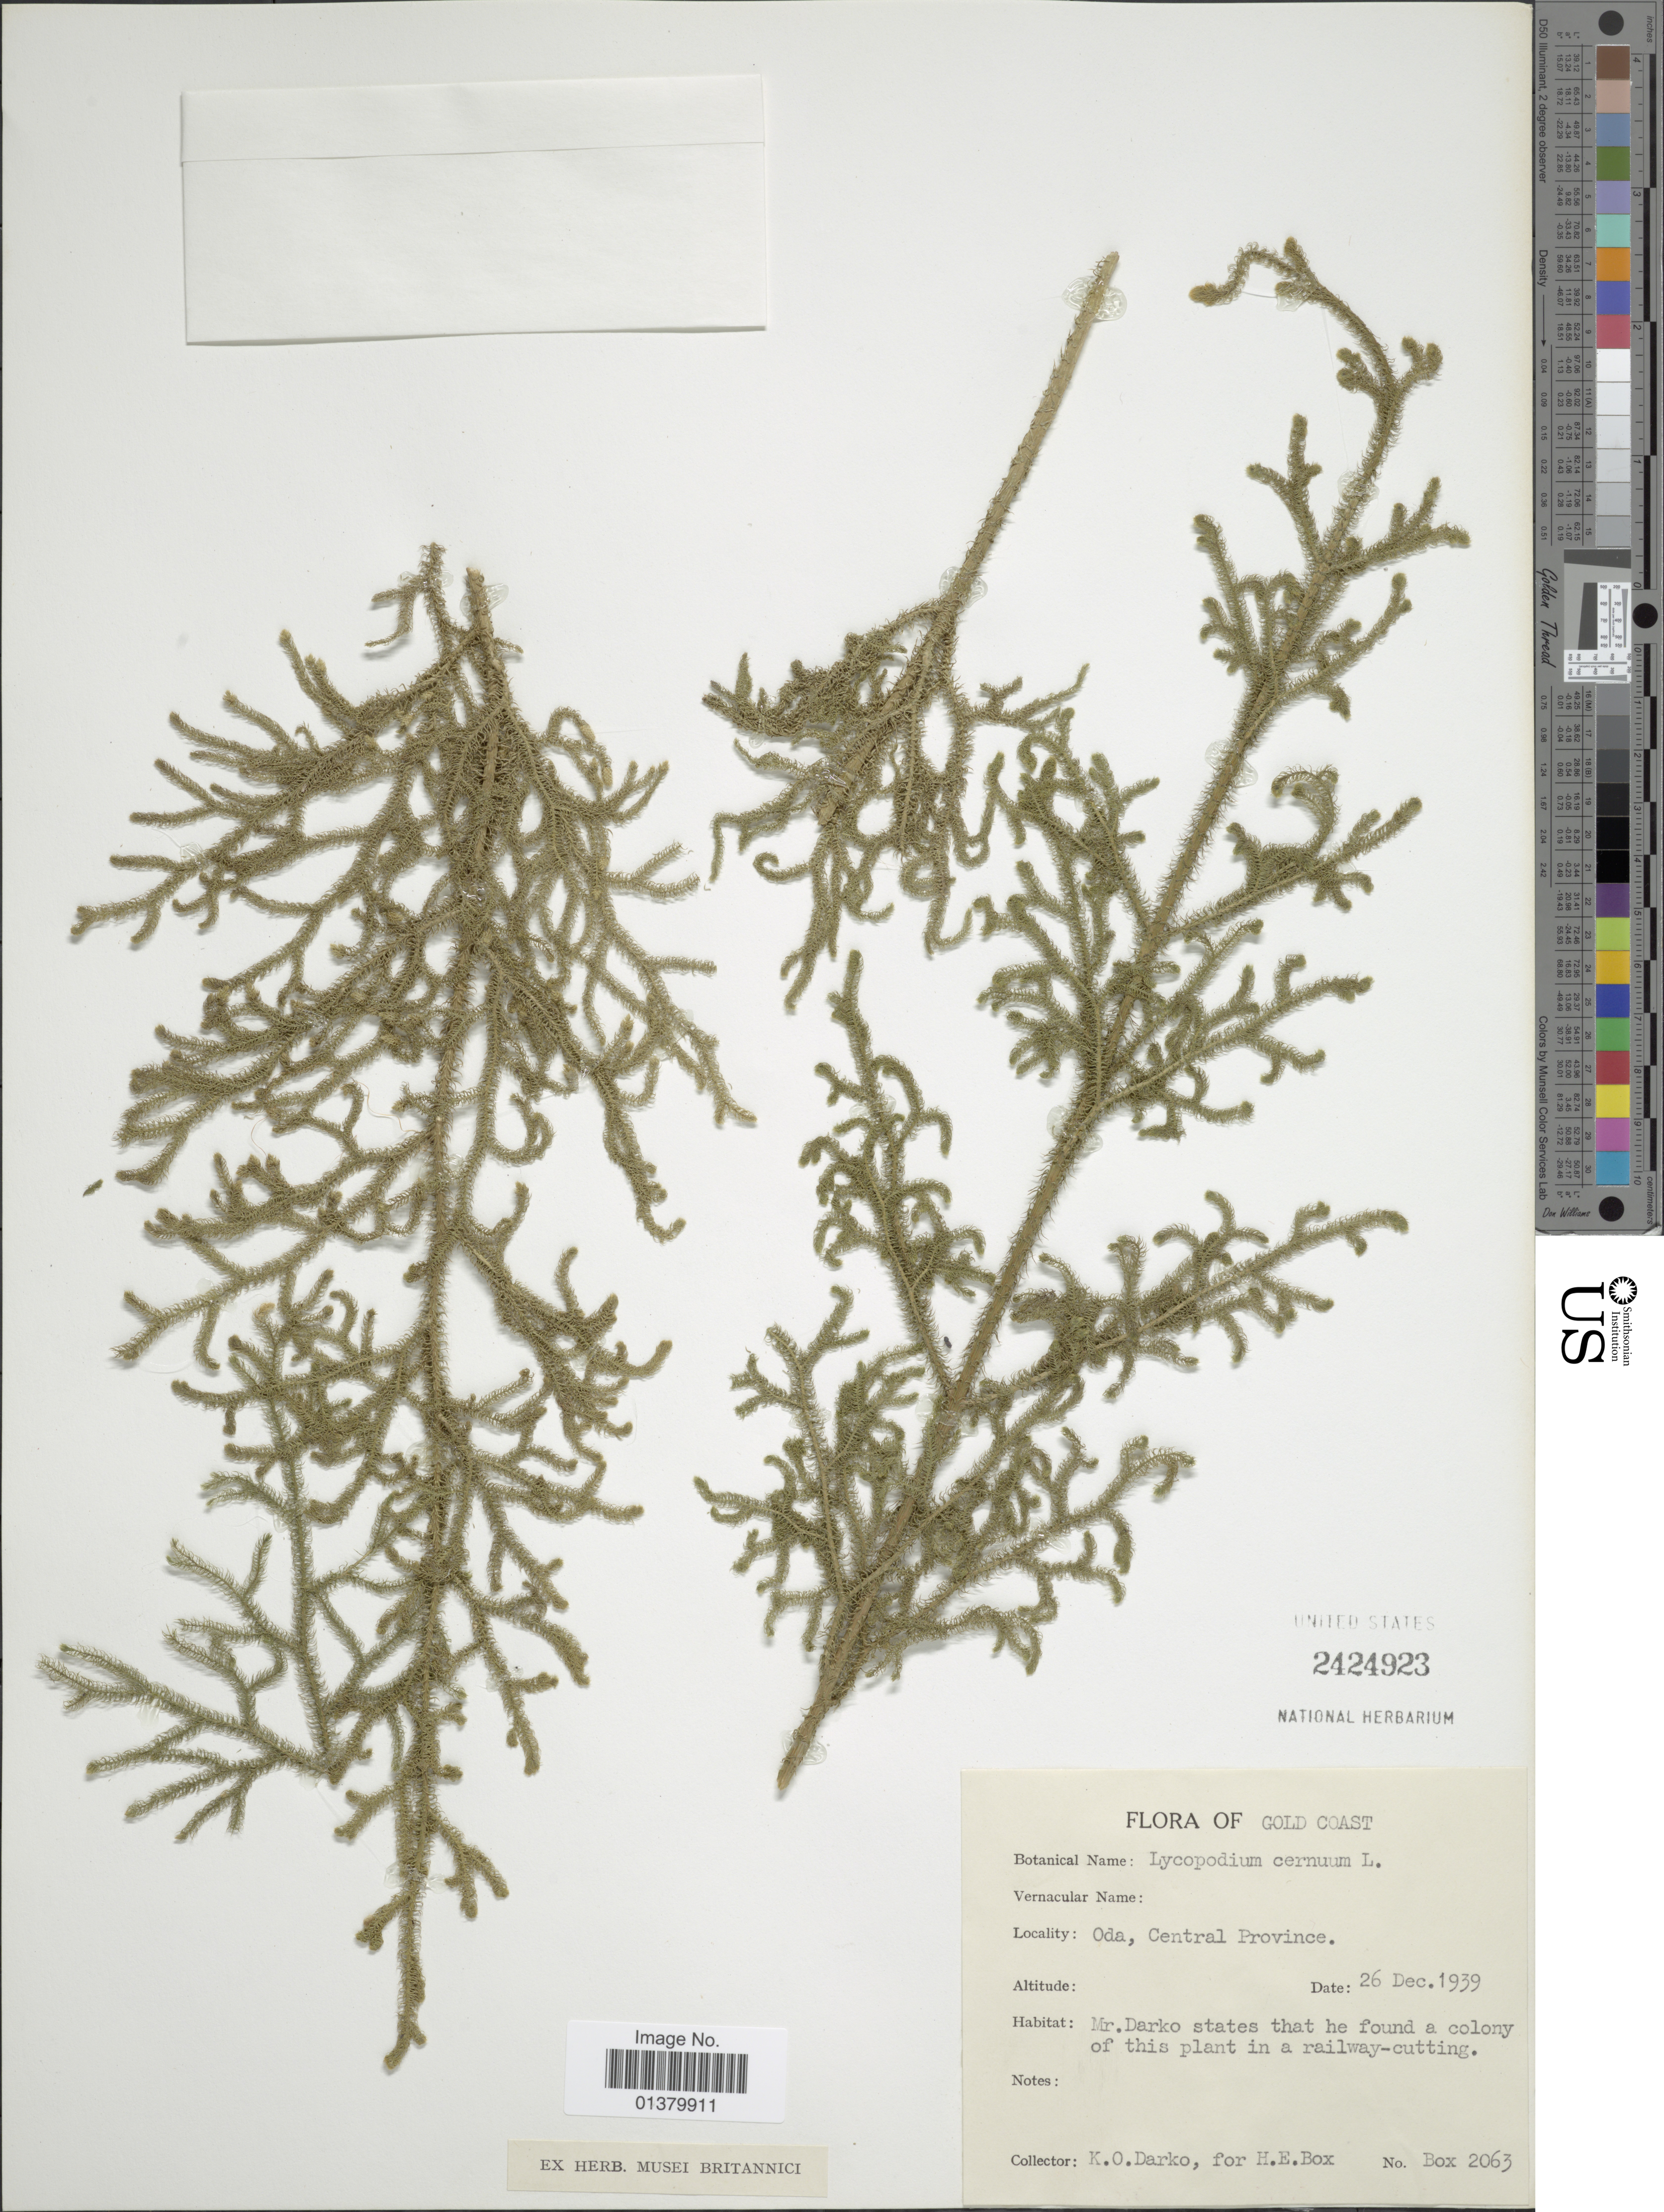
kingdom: Plantae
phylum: Tracheophyta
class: Lycopodiopsida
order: Lycopodiales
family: Lycopodiaceae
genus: Palhinhaea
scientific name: Palhinhaea cernua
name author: (L.) Vasc. & Franco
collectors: K. Darko & H. E. Box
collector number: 2063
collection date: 1939-12-26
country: Ghana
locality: Gold Coast, Oda, Central Province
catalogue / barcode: US 2424923